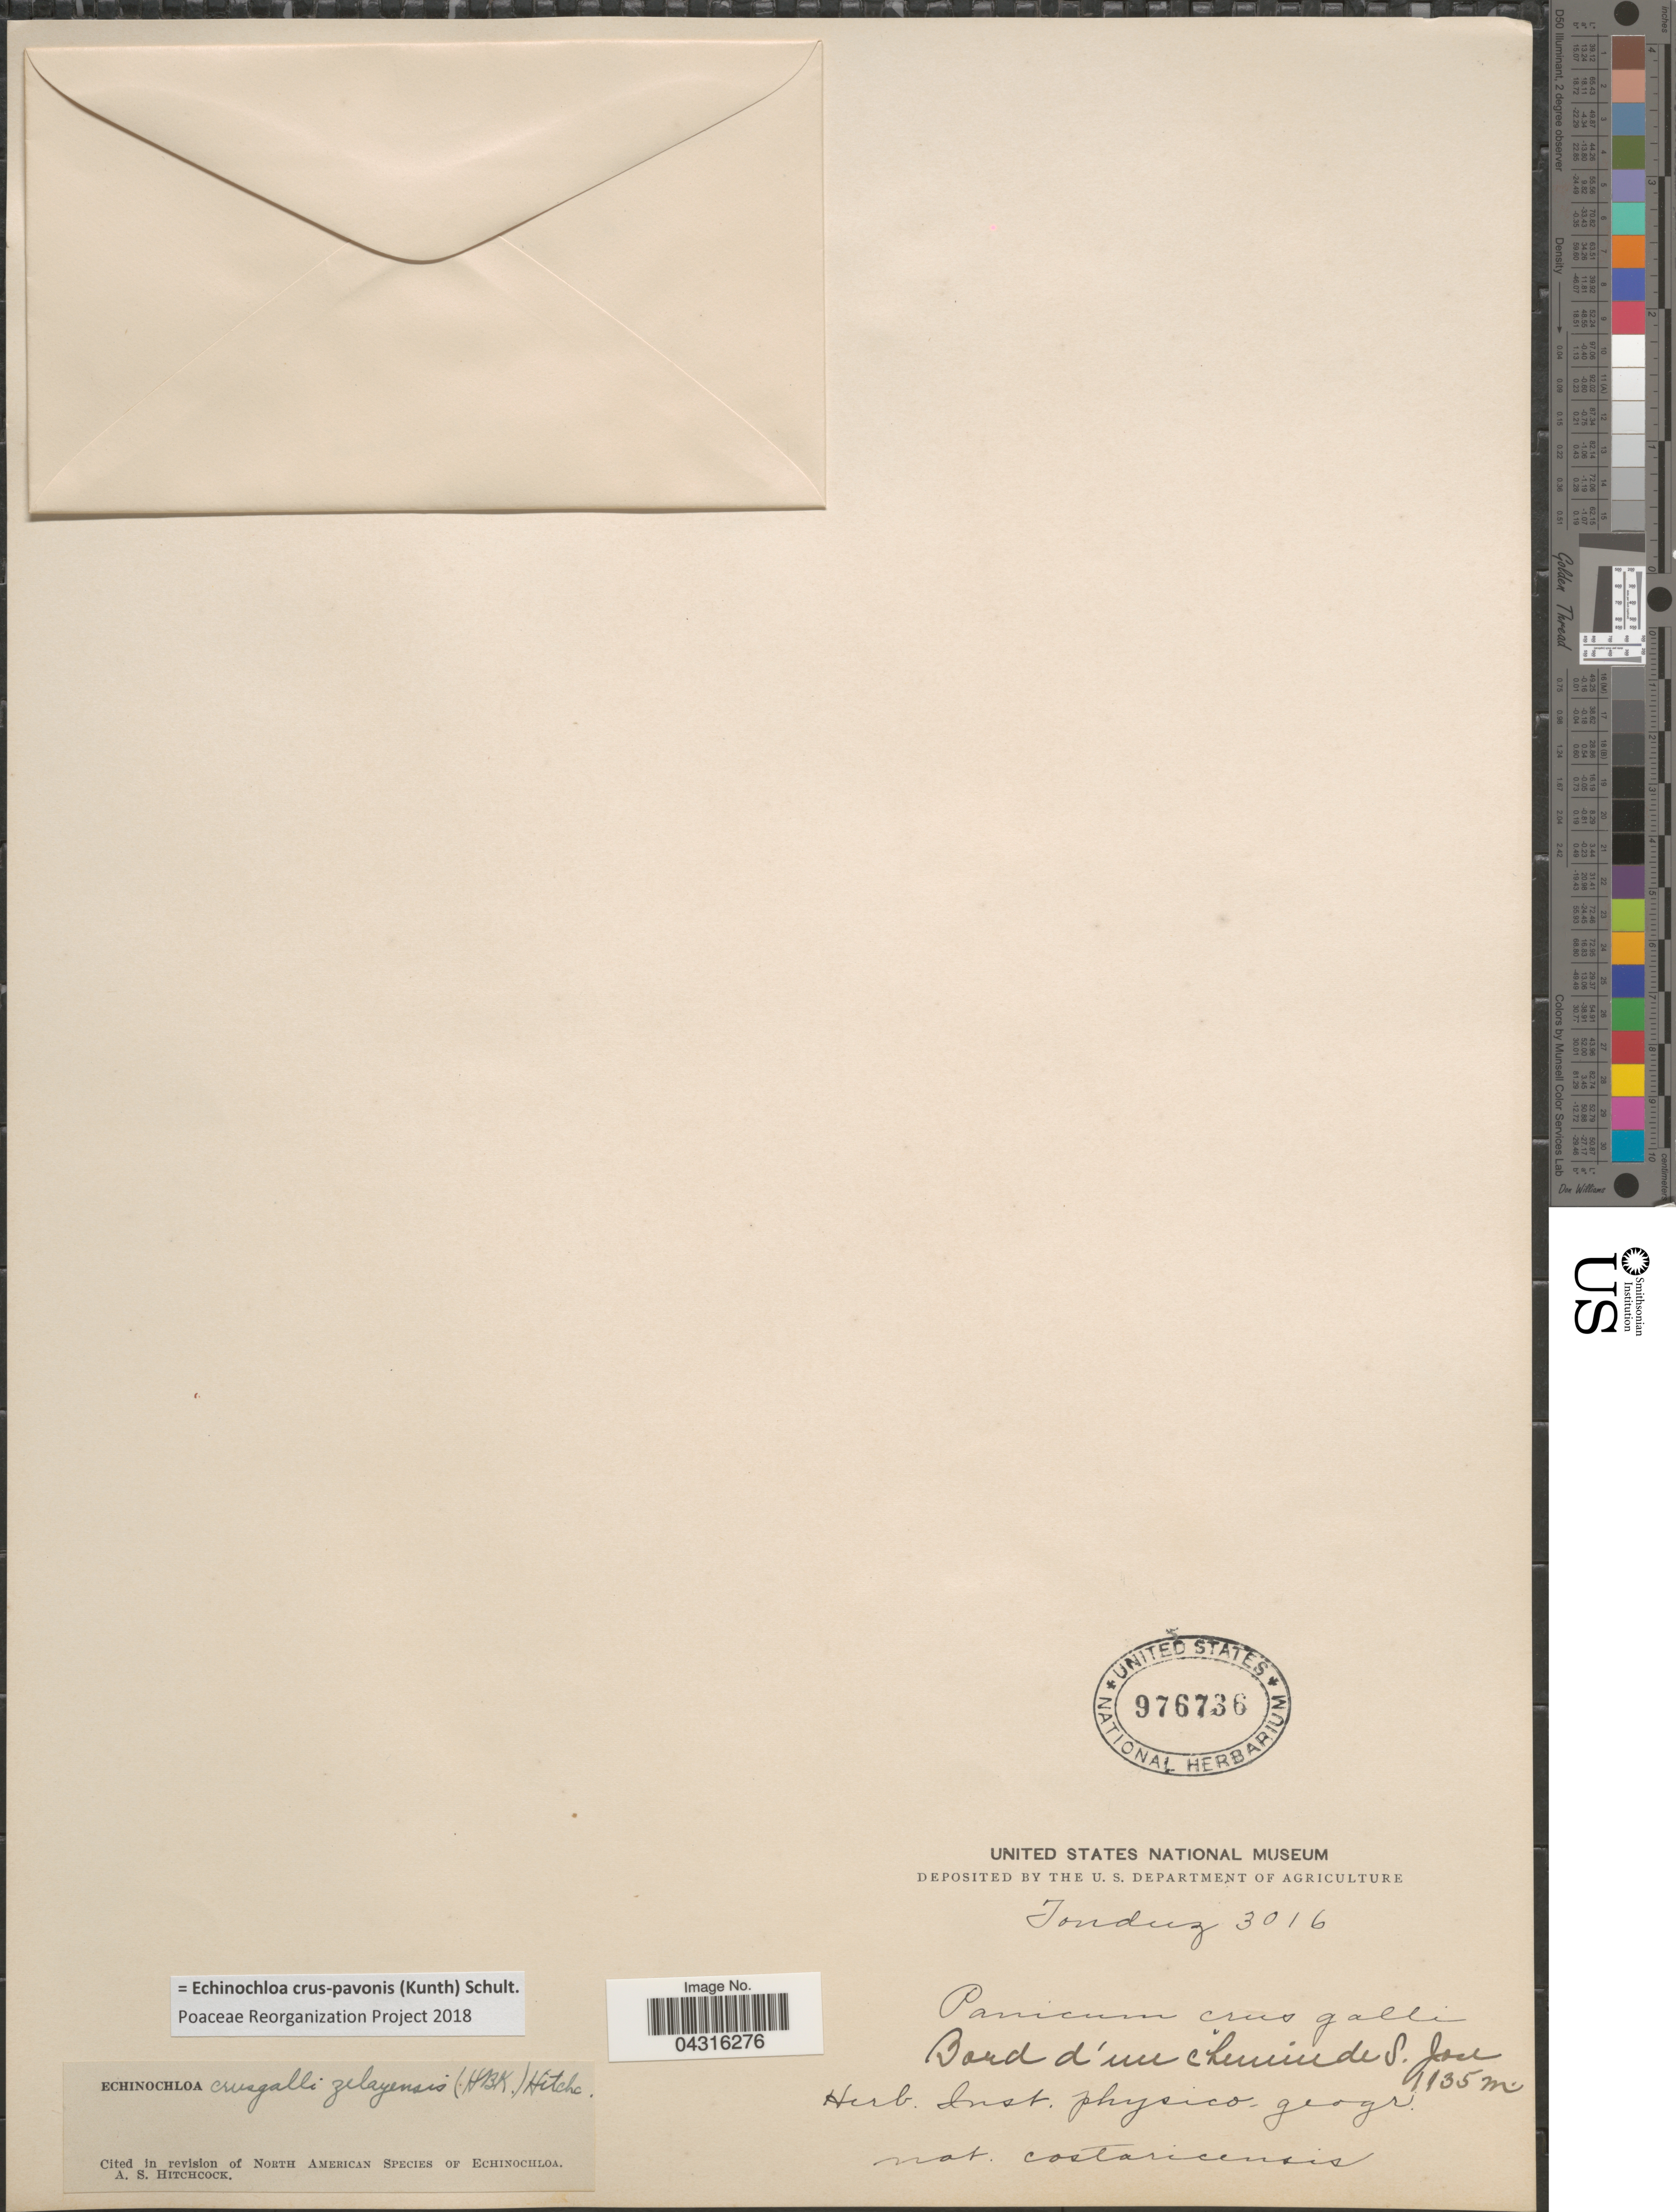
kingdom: Plantae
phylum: Tracheophyta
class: Liliopsida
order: Poales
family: Poaceae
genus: Echinochloa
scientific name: Echinochloa crus-pavonis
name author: (Kunth) Schult.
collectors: Tonduz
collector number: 3016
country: Costa Rica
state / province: San José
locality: Bord d'un chemin de S. Jose.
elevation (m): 1135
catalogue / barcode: US 976736